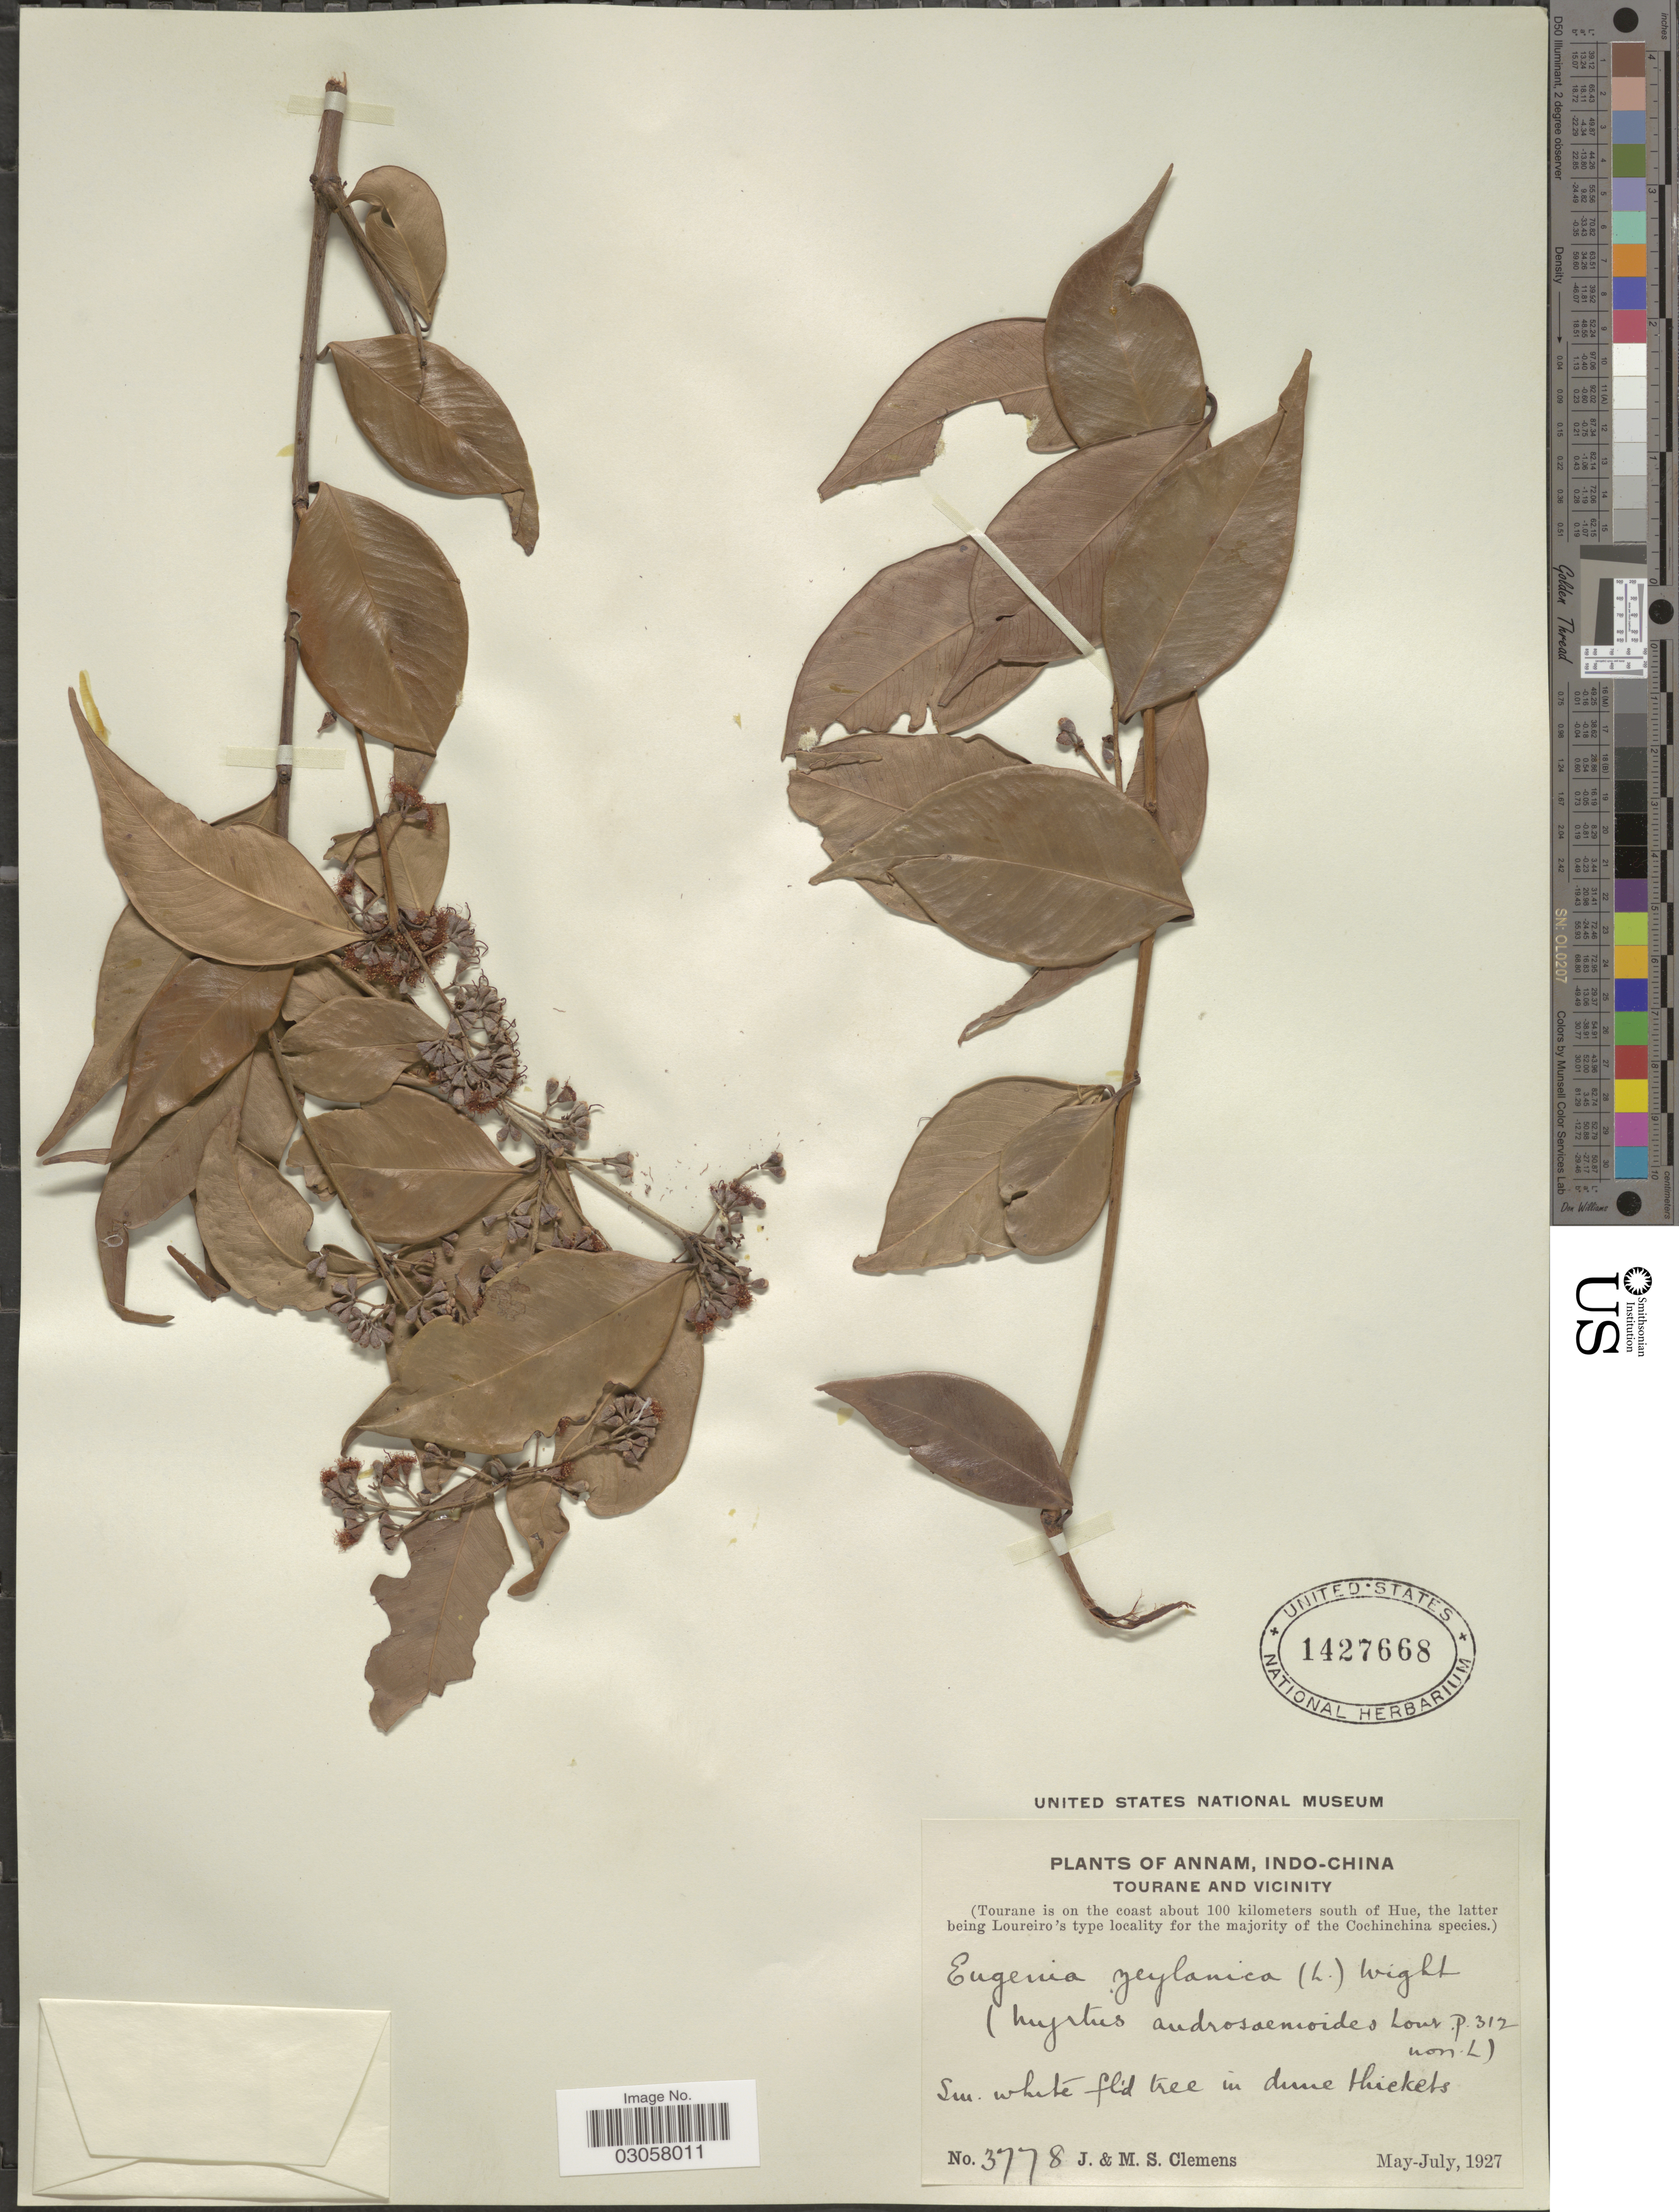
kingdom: Plantae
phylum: Tracheophyta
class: Magnoliopsida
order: Myrtales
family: Myrtaceae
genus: Syzygium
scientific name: Syzygium zeylanicum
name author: (L.) DC.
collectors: J. Clemens & M. S. Clemens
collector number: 3778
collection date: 1927-05/1927-07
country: Vietnam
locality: Annam, Indo-China. Tourane and vicinity.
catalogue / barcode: US 1427668